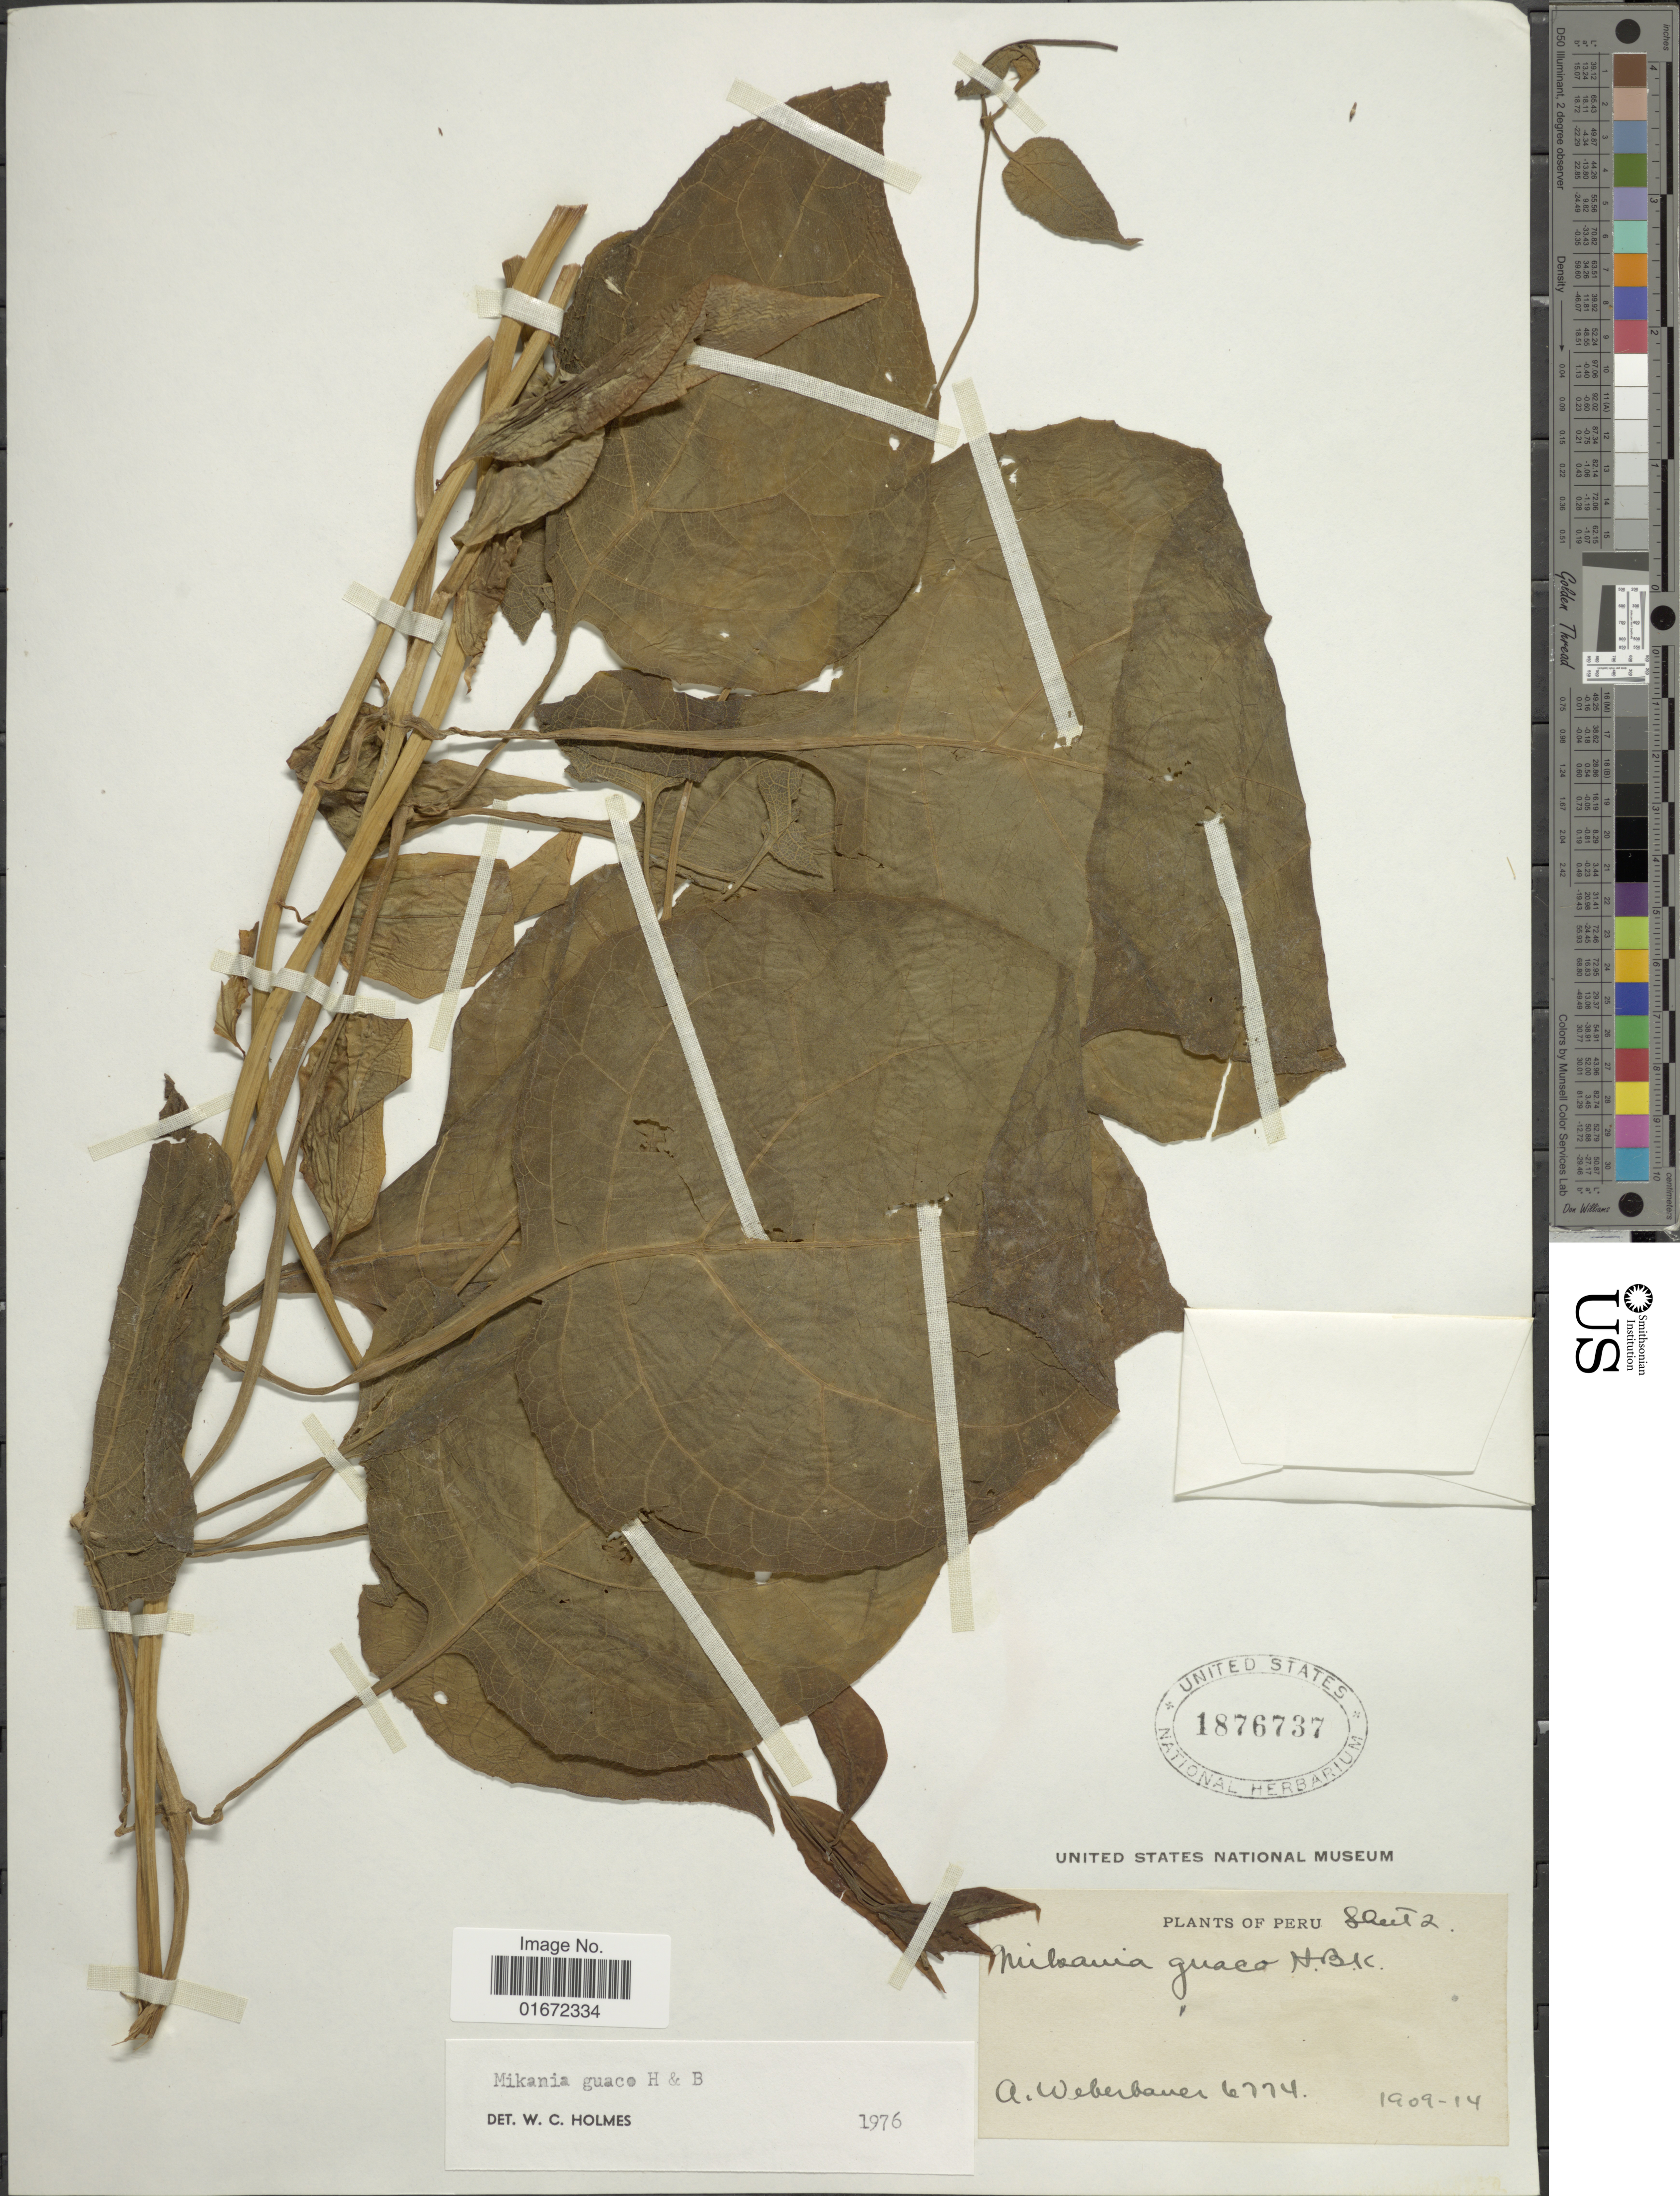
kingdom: Plantae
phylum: Tracheophyta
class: Magnoliopsida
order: Asterales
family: Asteraceae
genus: Mikania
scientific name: Mikania guaco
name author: Humb. & Bonpl.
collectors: A. Weberbauer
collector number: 6774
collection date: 1909/1914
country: Peru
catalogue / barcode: US 1876737